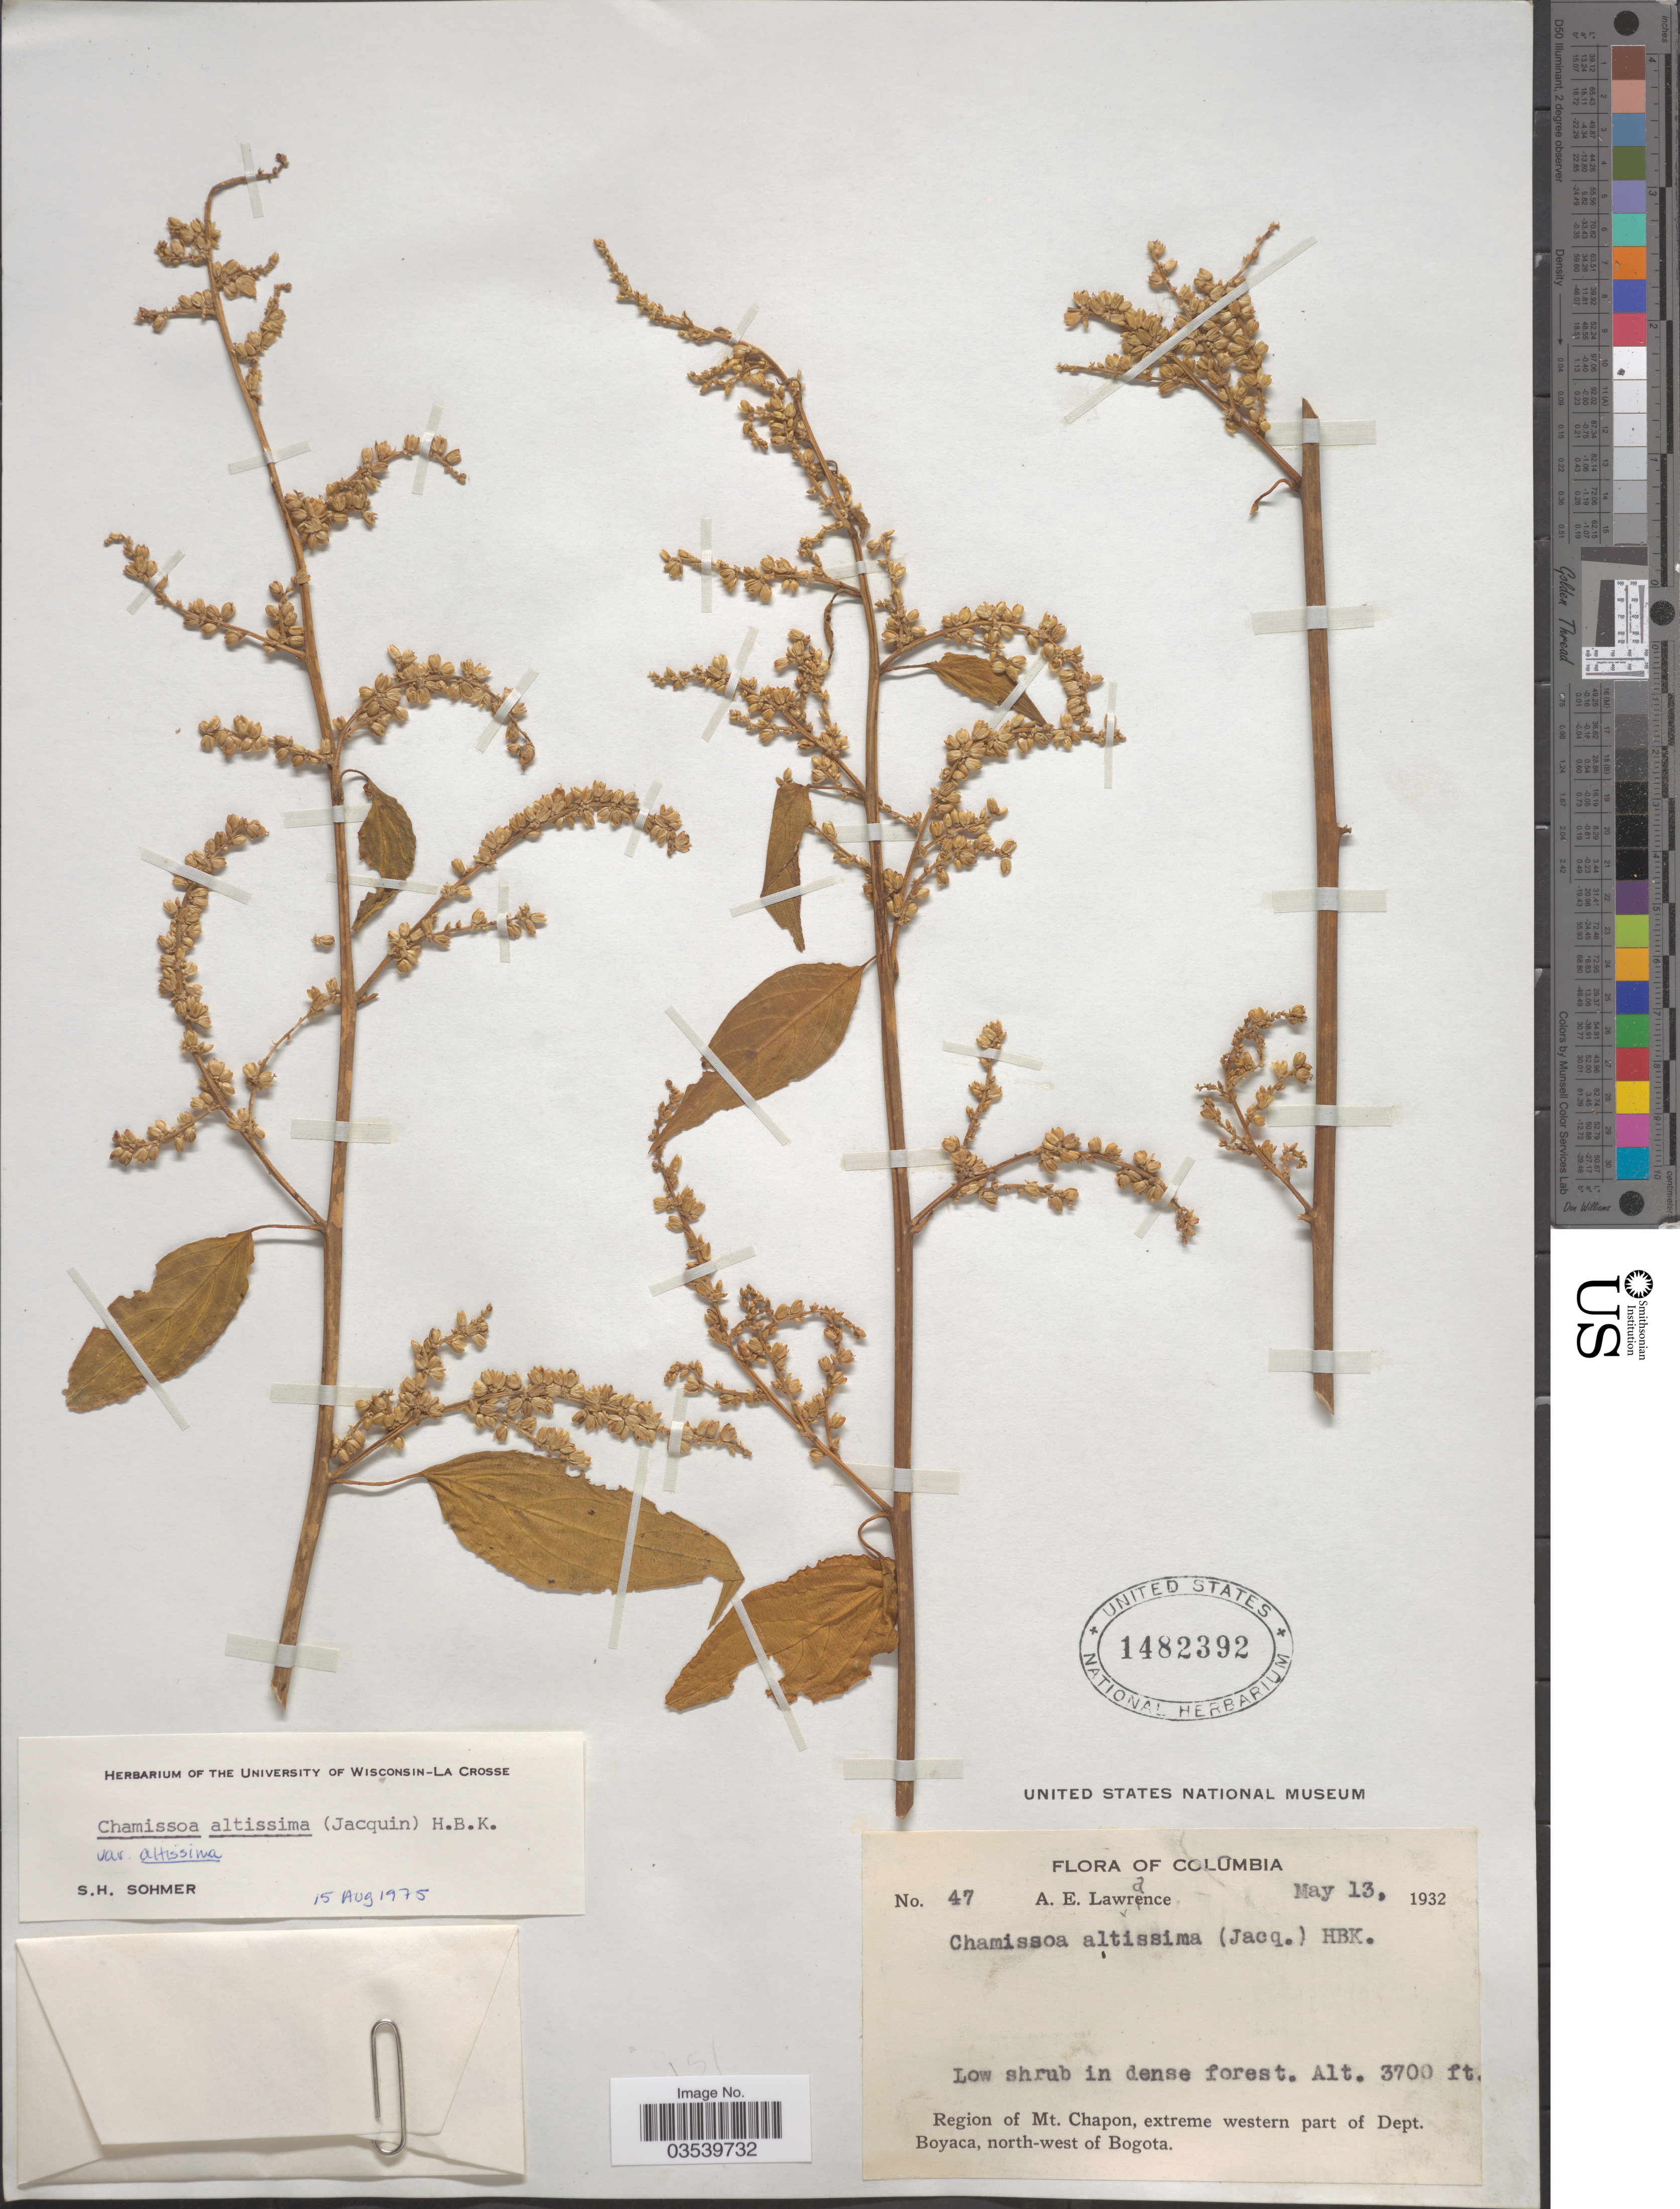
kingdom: Plantae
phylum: Tracheophyta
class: Magnoliopsida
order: Caryophyllales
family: Amaranthaceae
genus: Chamissoa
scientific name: Chamissoa altissima var. altissima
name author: (Jacq.) Kunth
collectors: A. Lawrance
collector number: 47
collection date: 1932-05-13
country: Colombia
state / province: Bogota D.C.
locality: Region of Mt. Chapon, extreme western part of Dept. Boyaca, north-west of Bogota.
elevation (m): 1128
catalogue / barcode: US 1482392